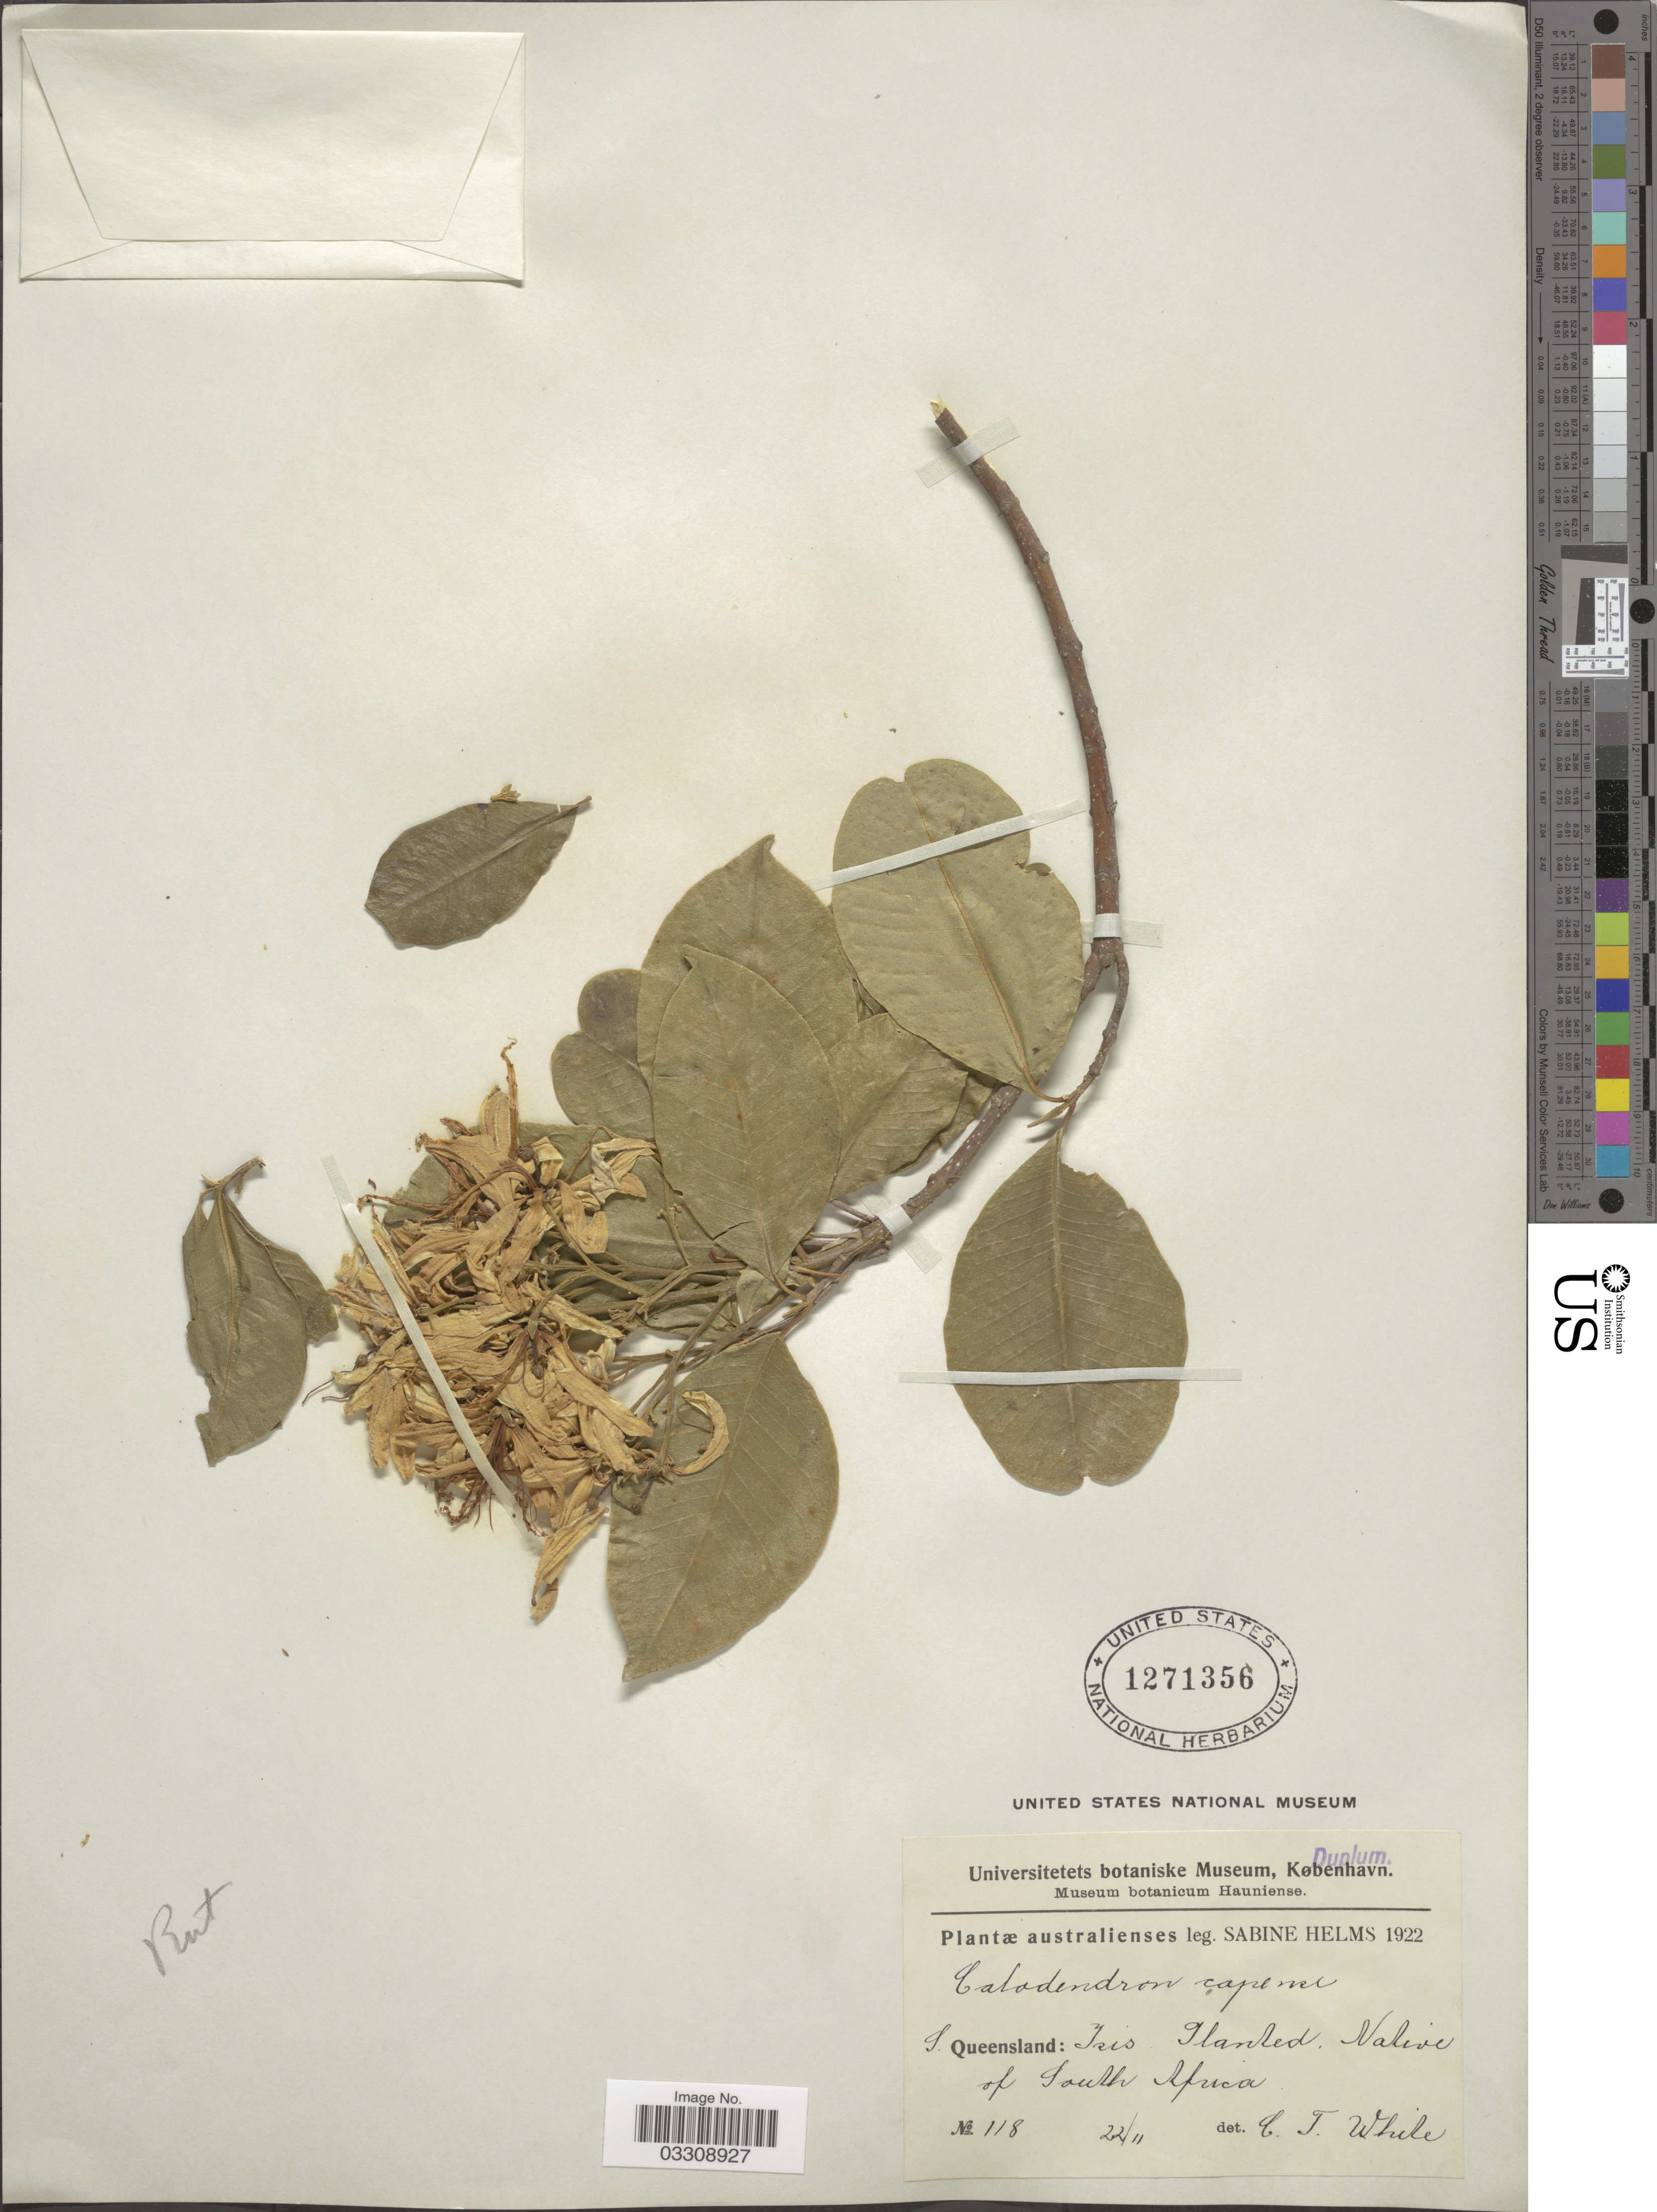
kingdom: Plantae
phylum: Tracheophyta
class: Magnoliopsida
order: Sapindales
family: Rutaceae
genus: Calodendrum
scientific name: Calodendrum capense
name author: (L. f.) Thunb.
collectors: S. Helms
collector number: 118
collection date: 1922-11-22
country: Australia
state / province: Queensland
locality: S. Queensland: Iris, Planted. Native of South Africa.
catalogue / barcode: US 1271356